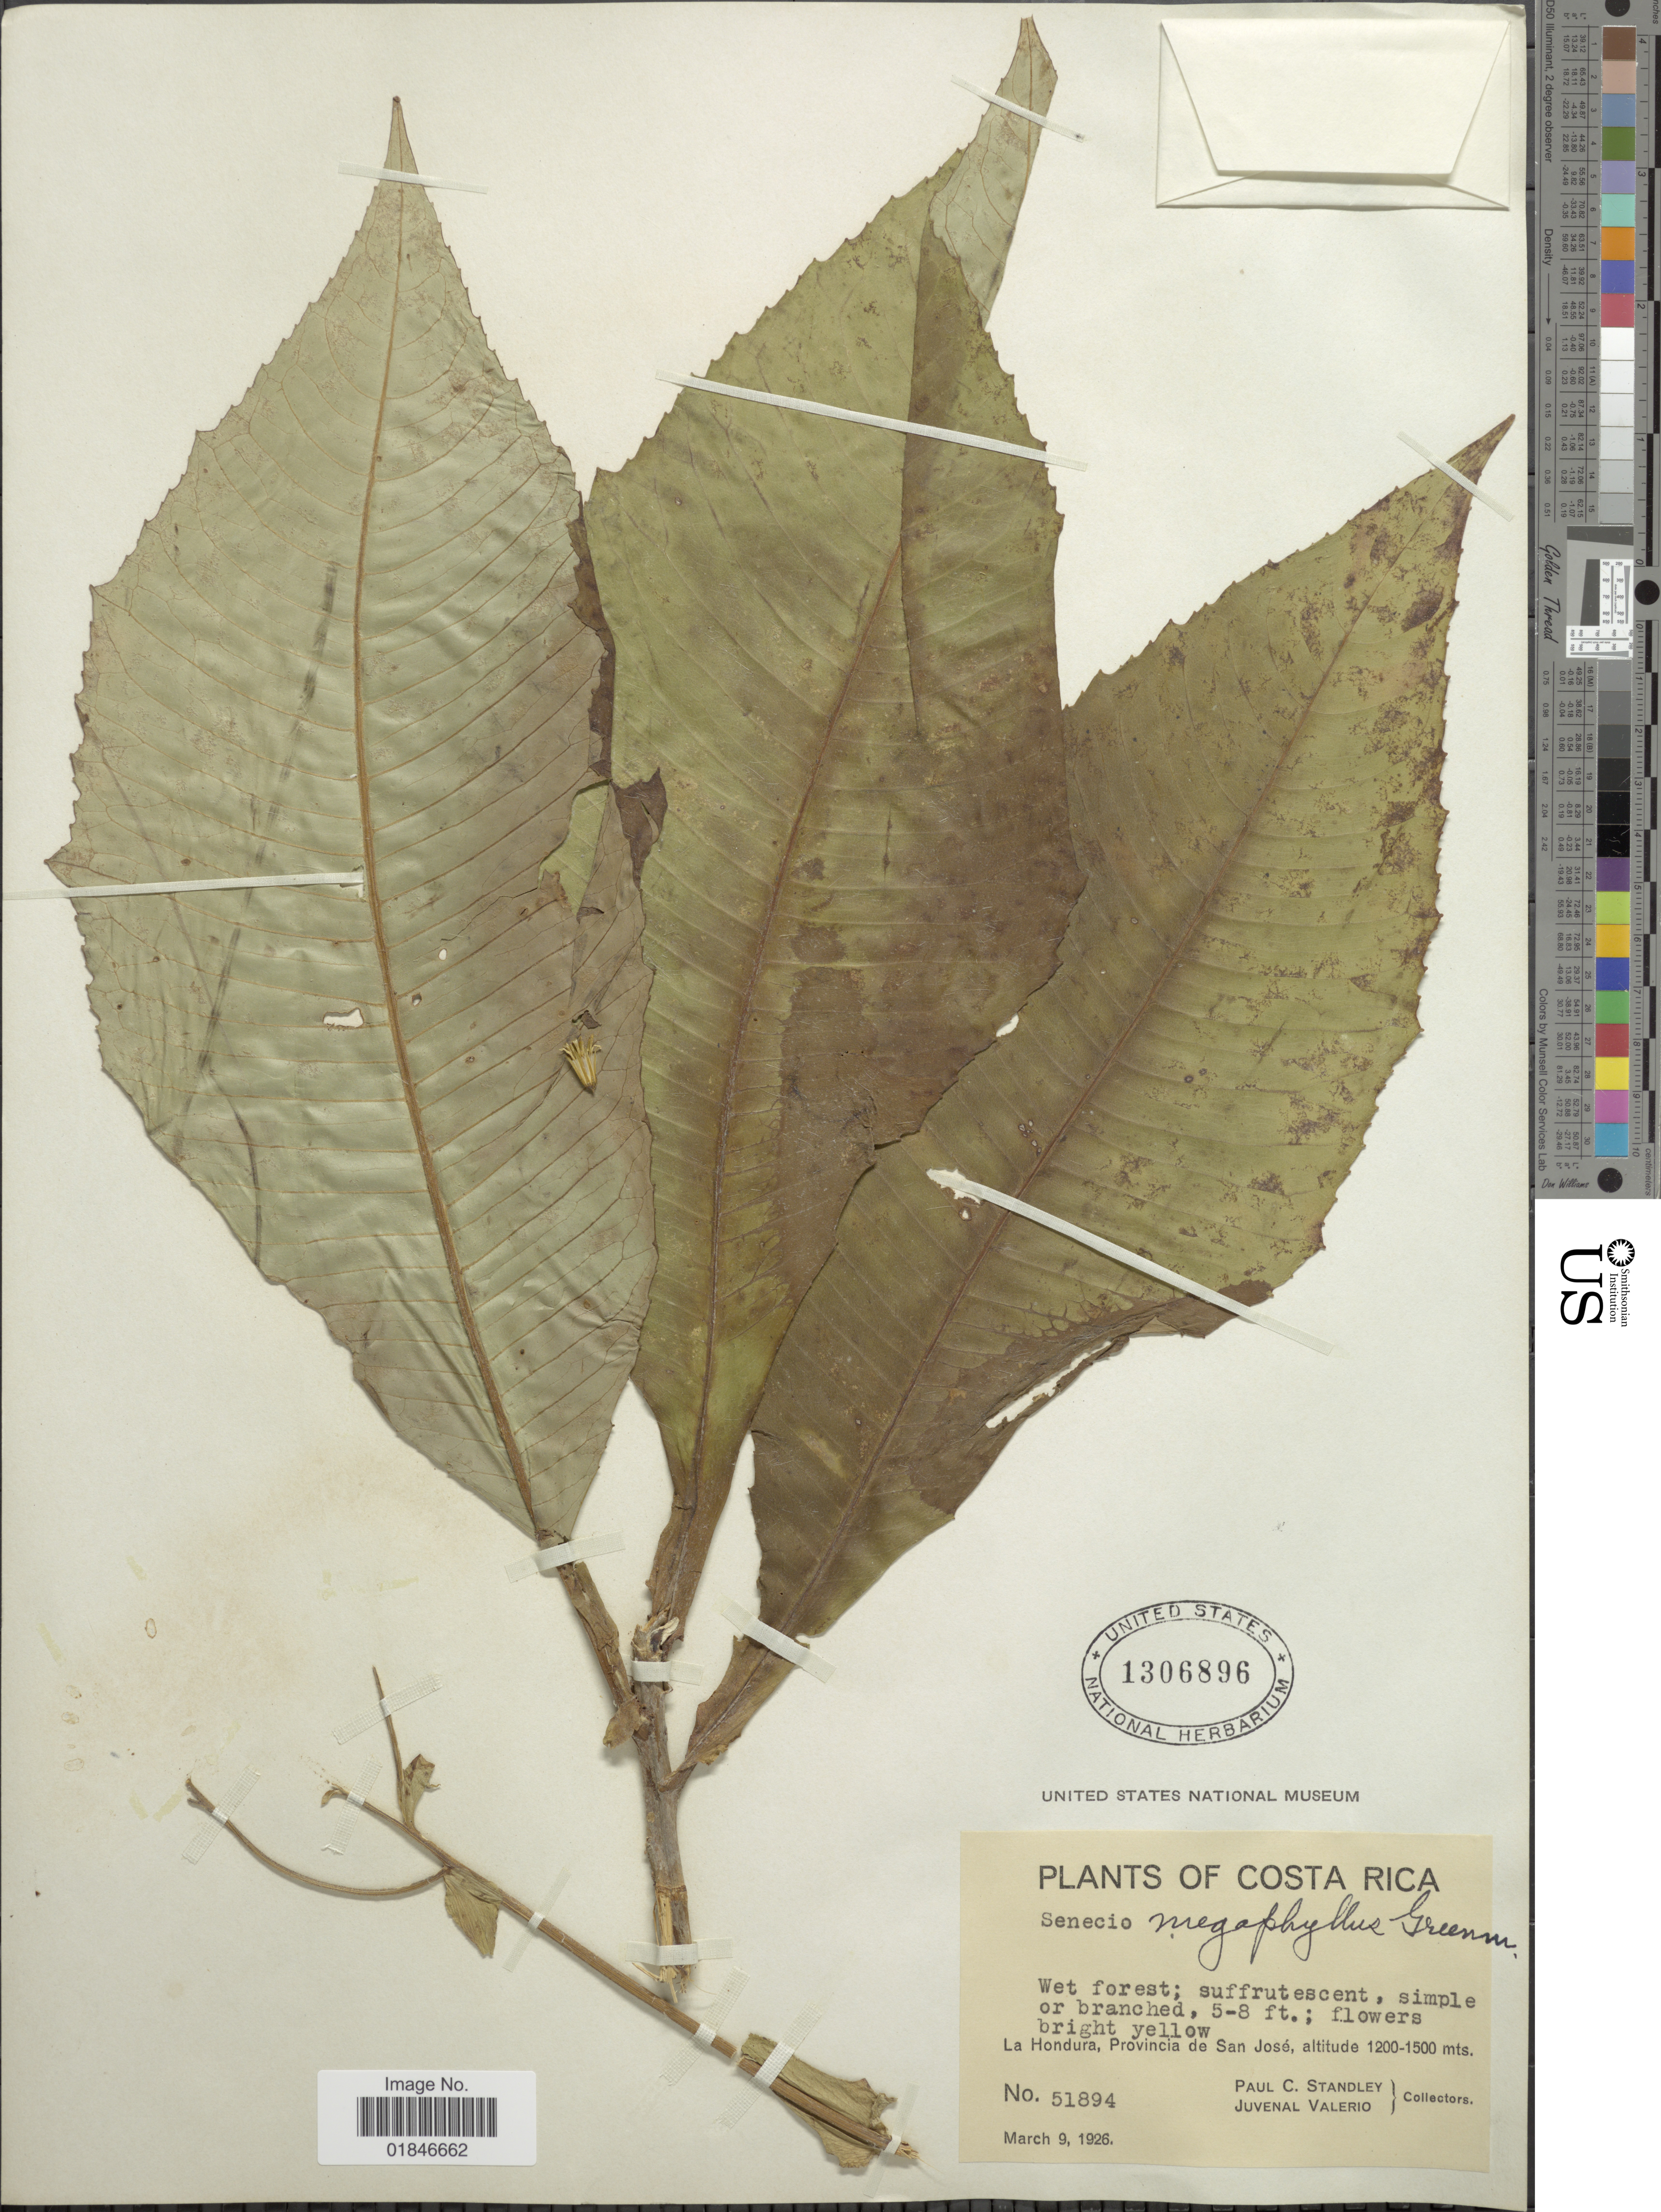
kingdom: Plantae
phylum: Tracheophyta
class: Magnoliopsida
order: Asterales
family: Asteraceae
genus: Jessea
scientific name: Jessea megaphylla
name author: (Greenm.) H. Rob. & Cuatrec.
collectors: P. C. Standley & J. Valerio R.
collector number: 51894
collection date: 1926-03-09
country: Costa Rica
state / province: San José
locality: La Hondura, Provincia de San Jose.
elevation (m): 1200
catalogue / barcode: US 1306896